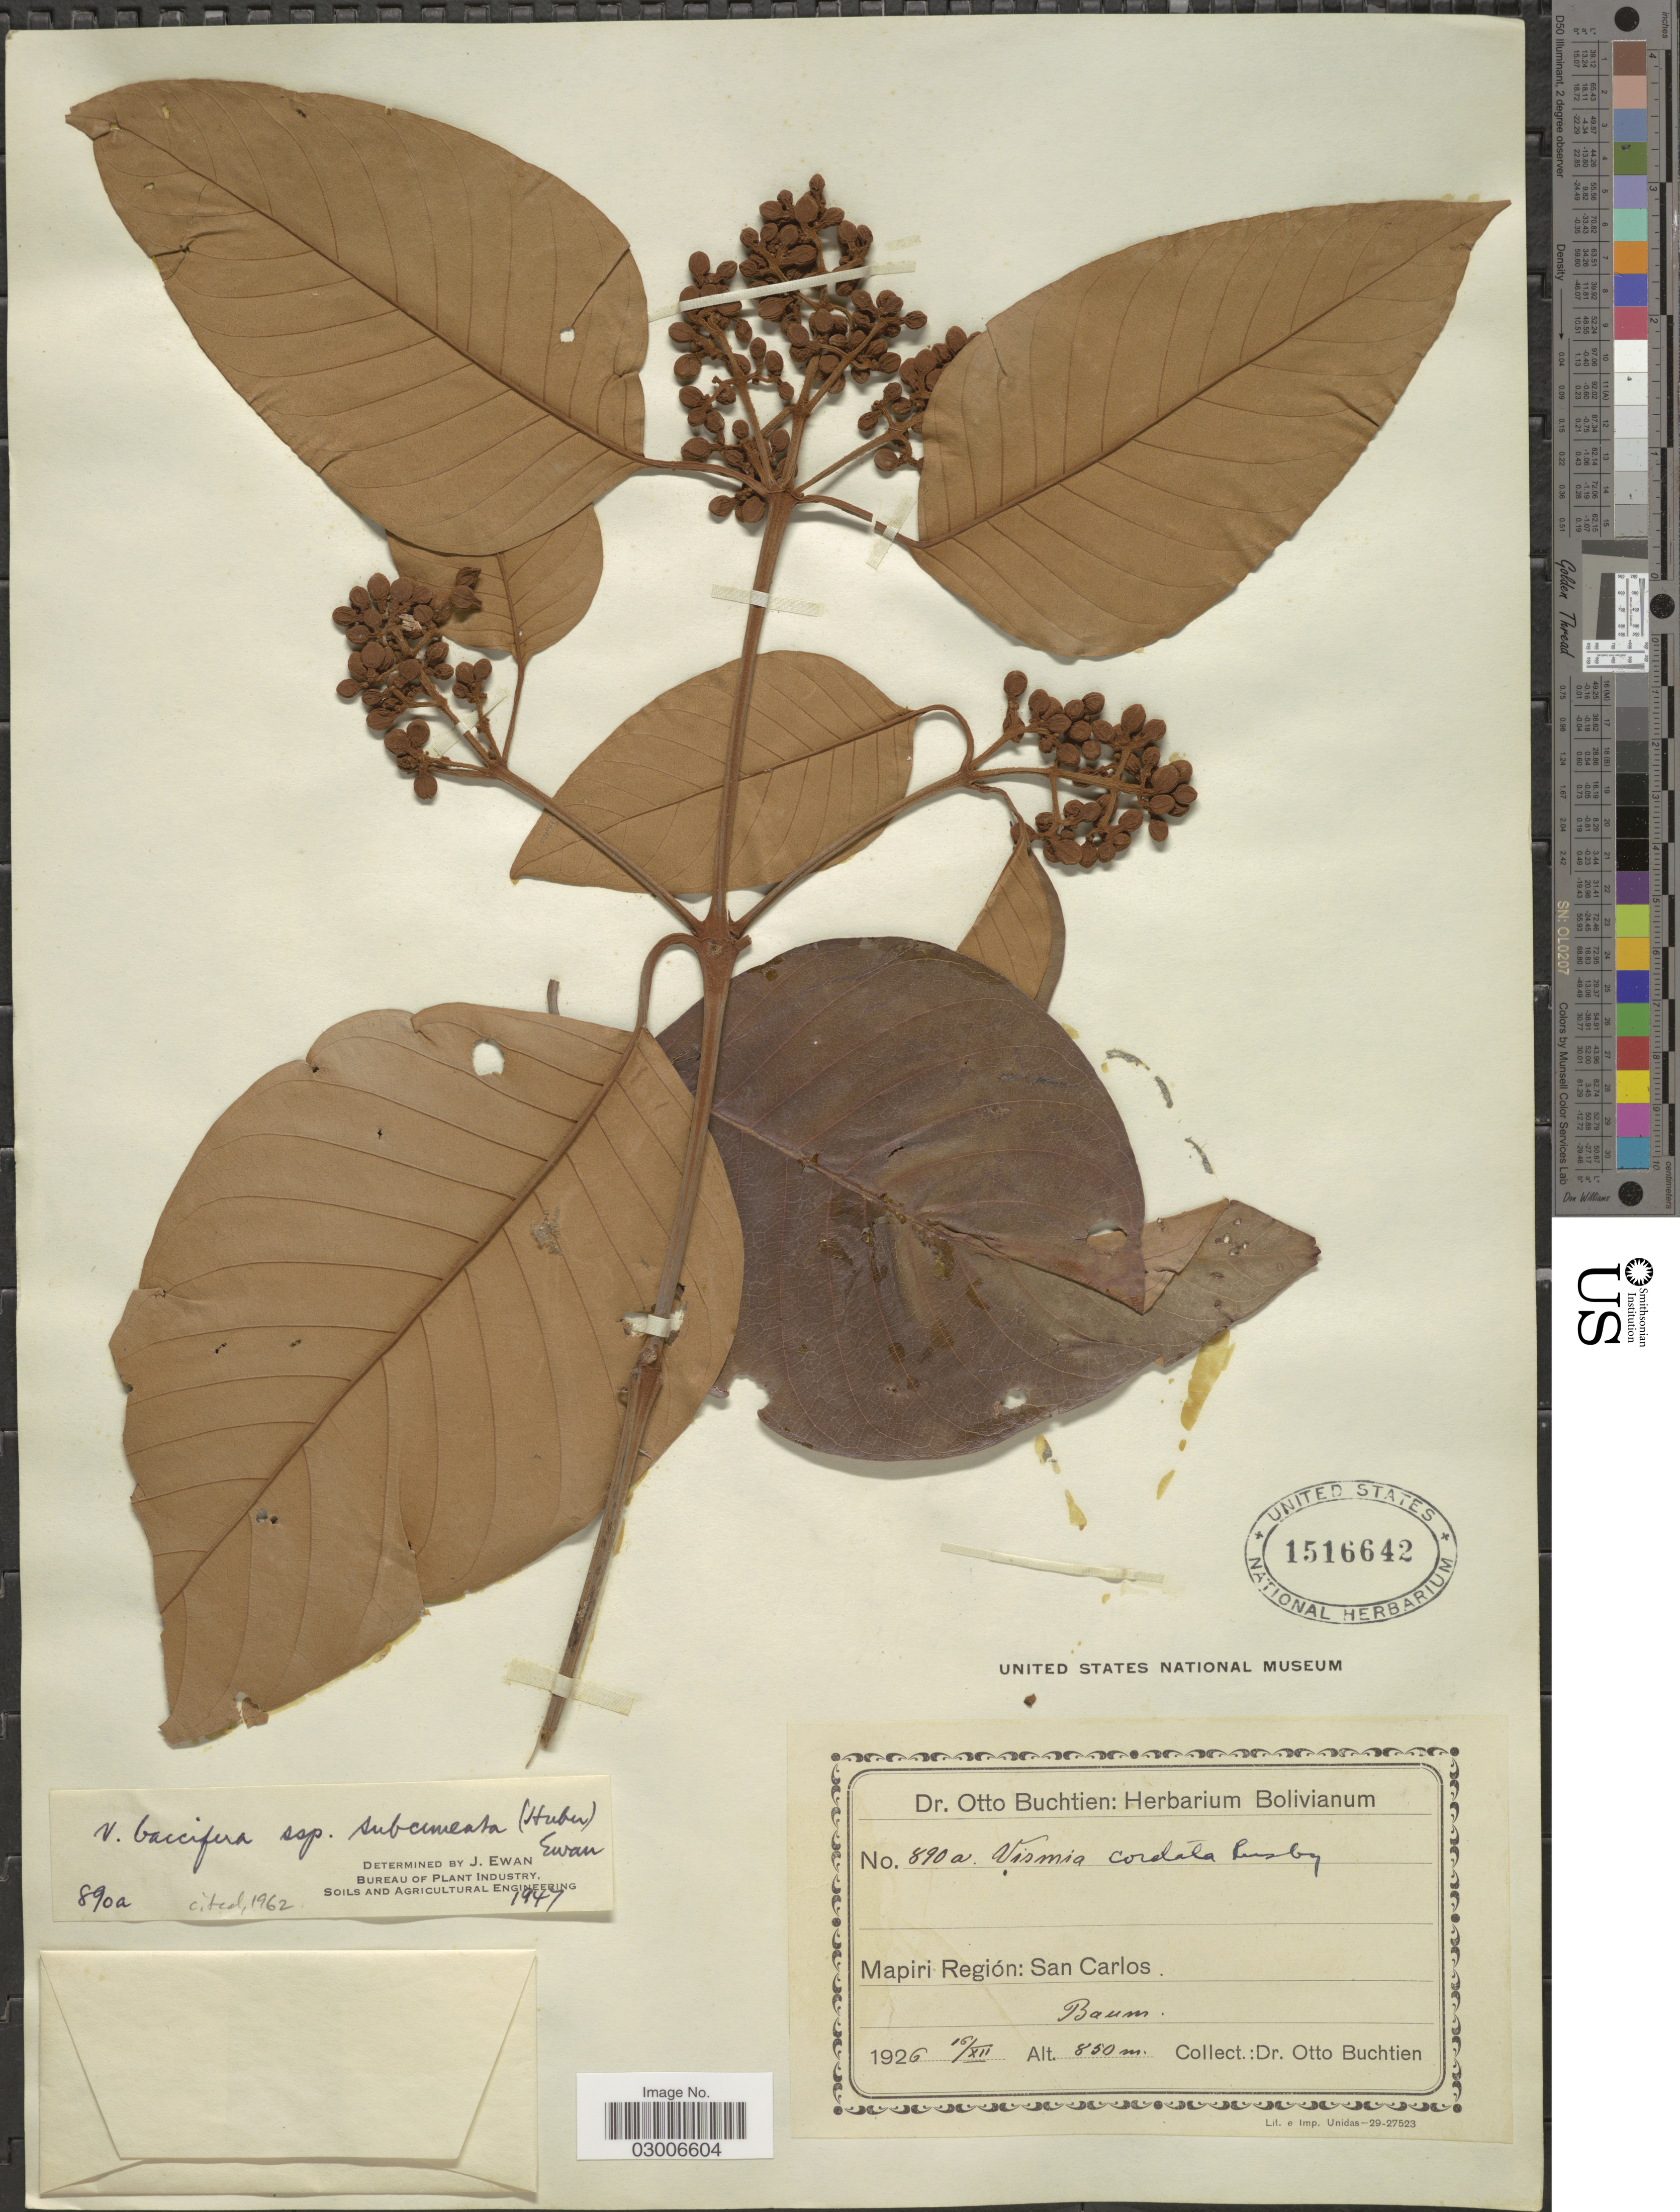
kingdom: Plantae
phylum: Tracheophyta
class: Magnoliopsida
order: Malpighiales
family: Hypericaceae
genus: Vismia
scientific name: Vismia baccifera subsp. subcuneata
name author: (Huber) Ewan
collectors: O. Buchtien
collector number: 890a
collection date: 1926-12-16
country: Bolivia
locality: Mapiri Región: San Carlos.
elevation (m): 850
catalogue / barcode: US 1516642